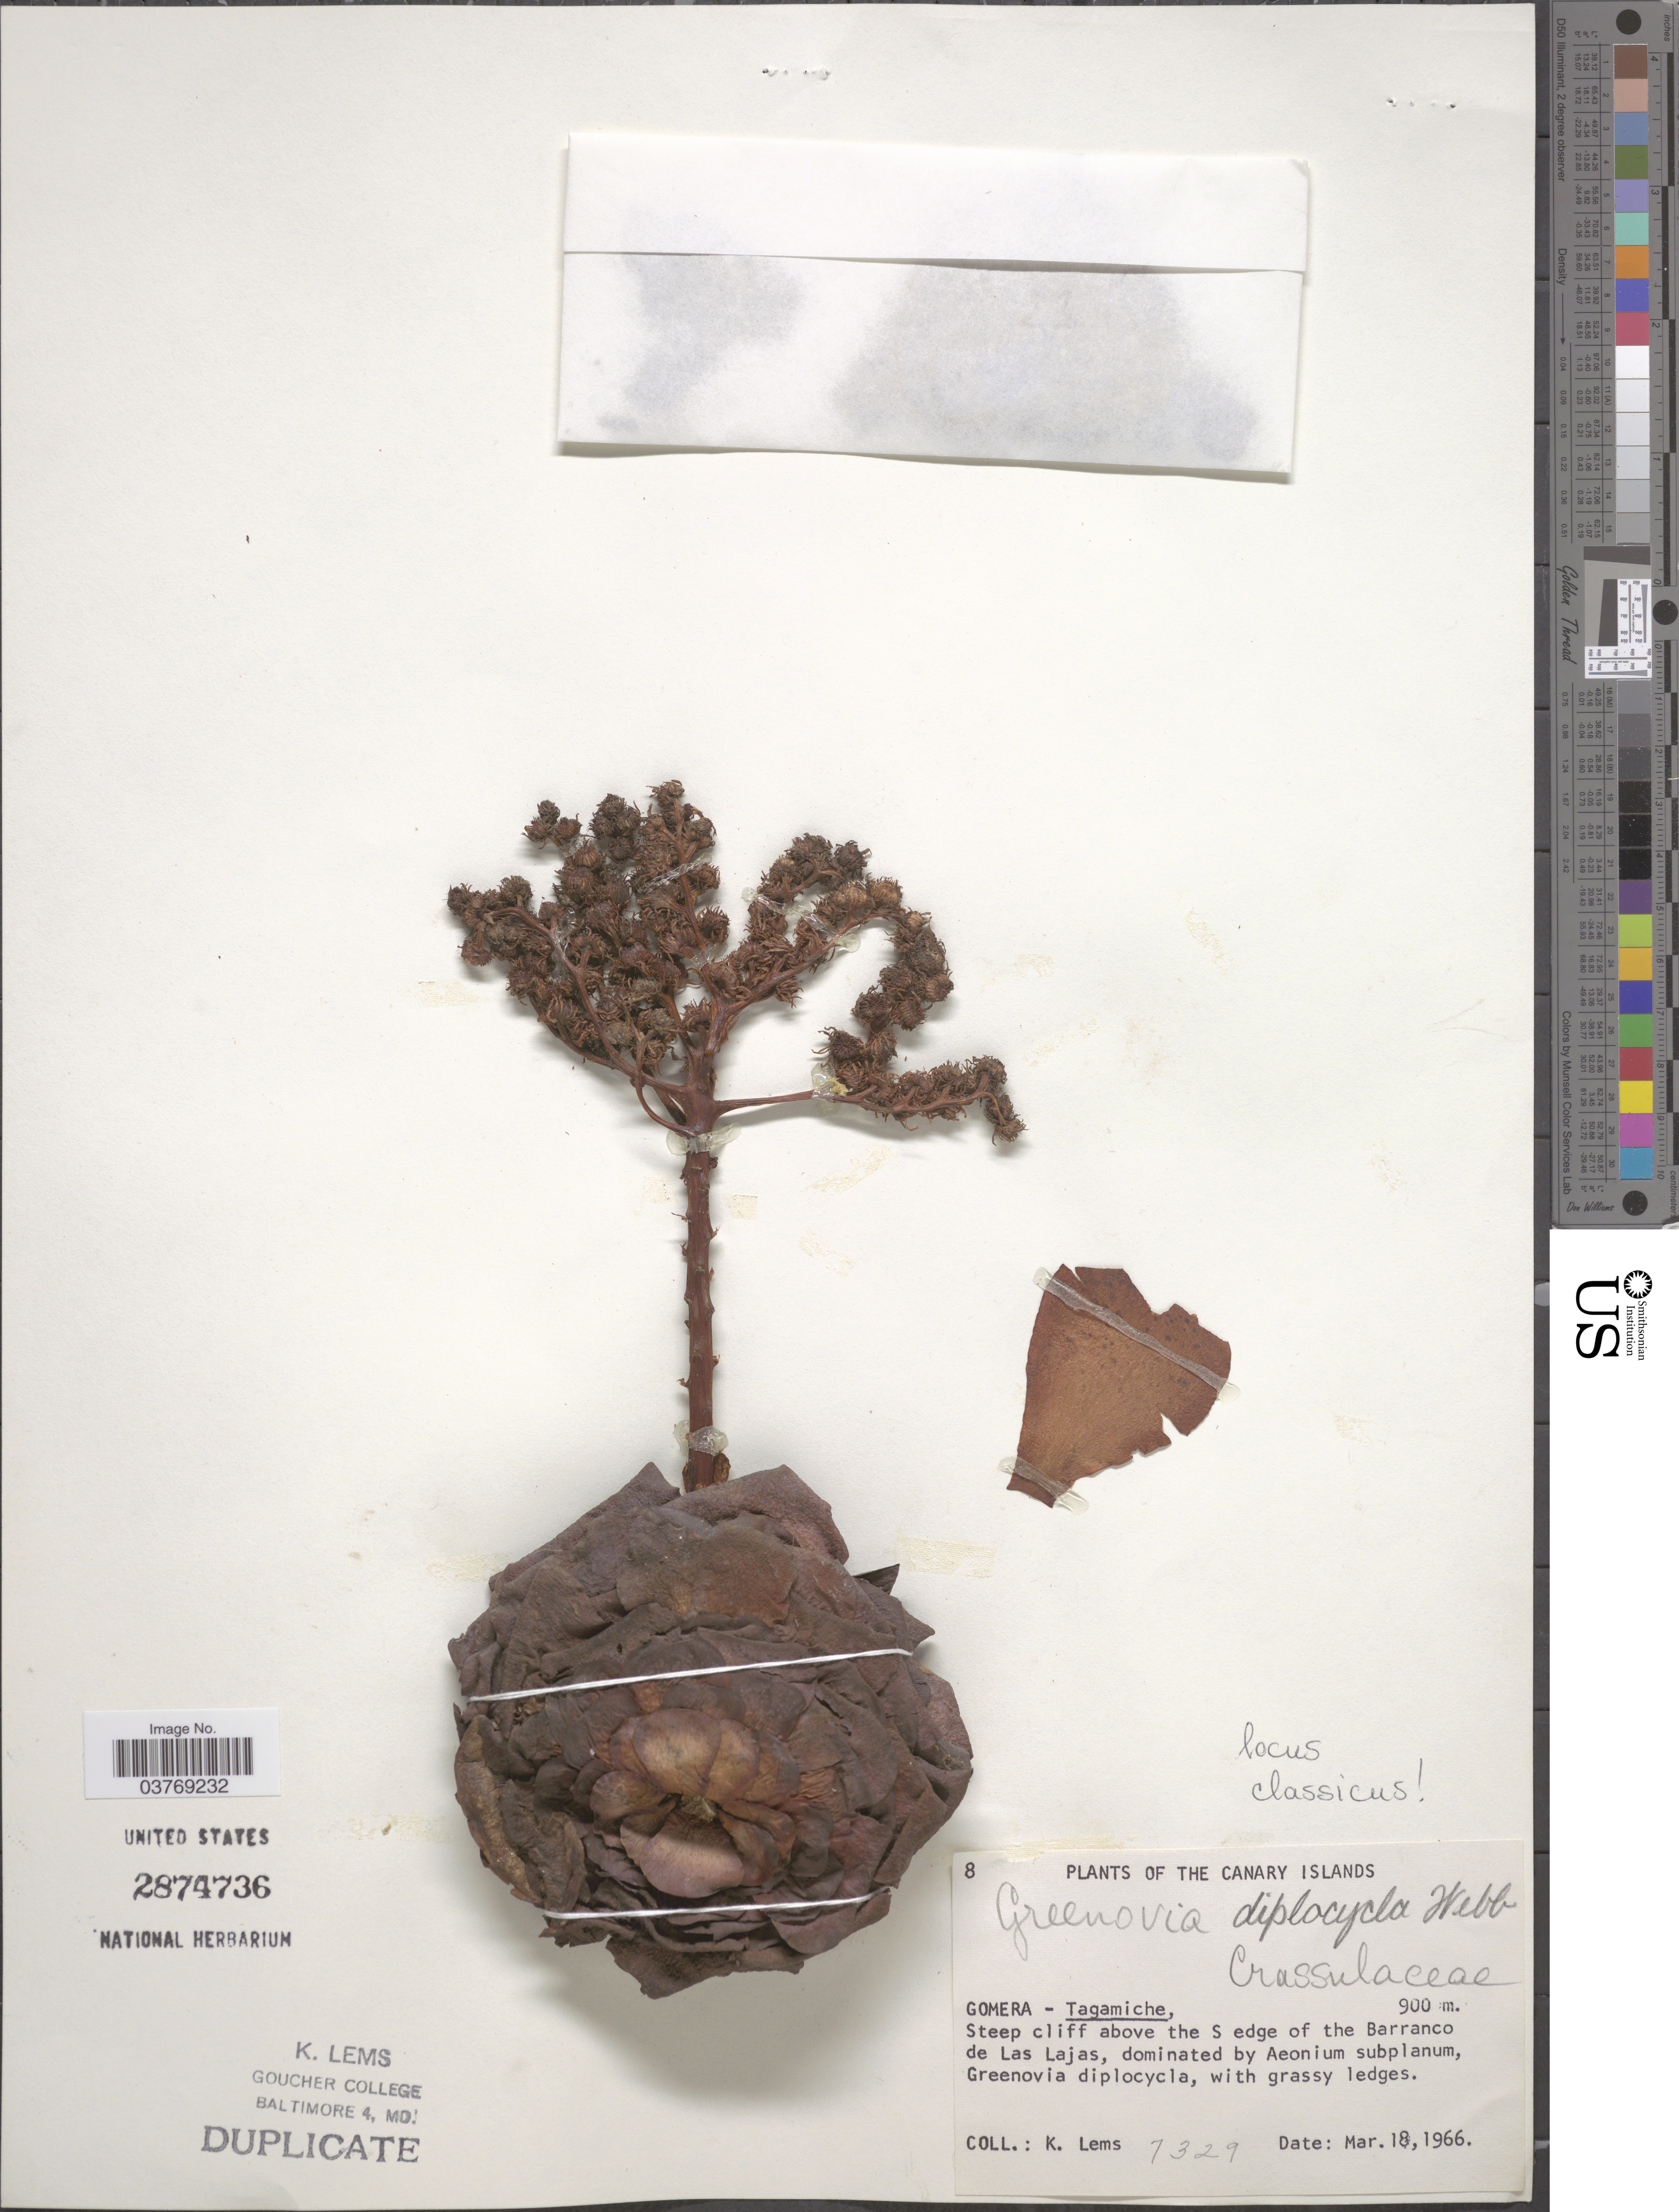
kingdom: Plantae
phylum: Tracheophyta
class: Magnoliopsida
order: Saxifragales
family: Crassulaceae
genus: Aeonium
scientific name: Aeonium diplocyclum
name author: (Webb ex Bolle) T.H.M. Mes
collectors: K. Lems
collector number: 7329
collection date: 1966-03-18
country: Spain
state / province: Canarias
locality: The Canary Islands. Gomera - Tagamiche. Steep cliff above the S edge of the Barranco de Las Lajas.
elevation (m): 900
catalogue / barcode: US 2874736